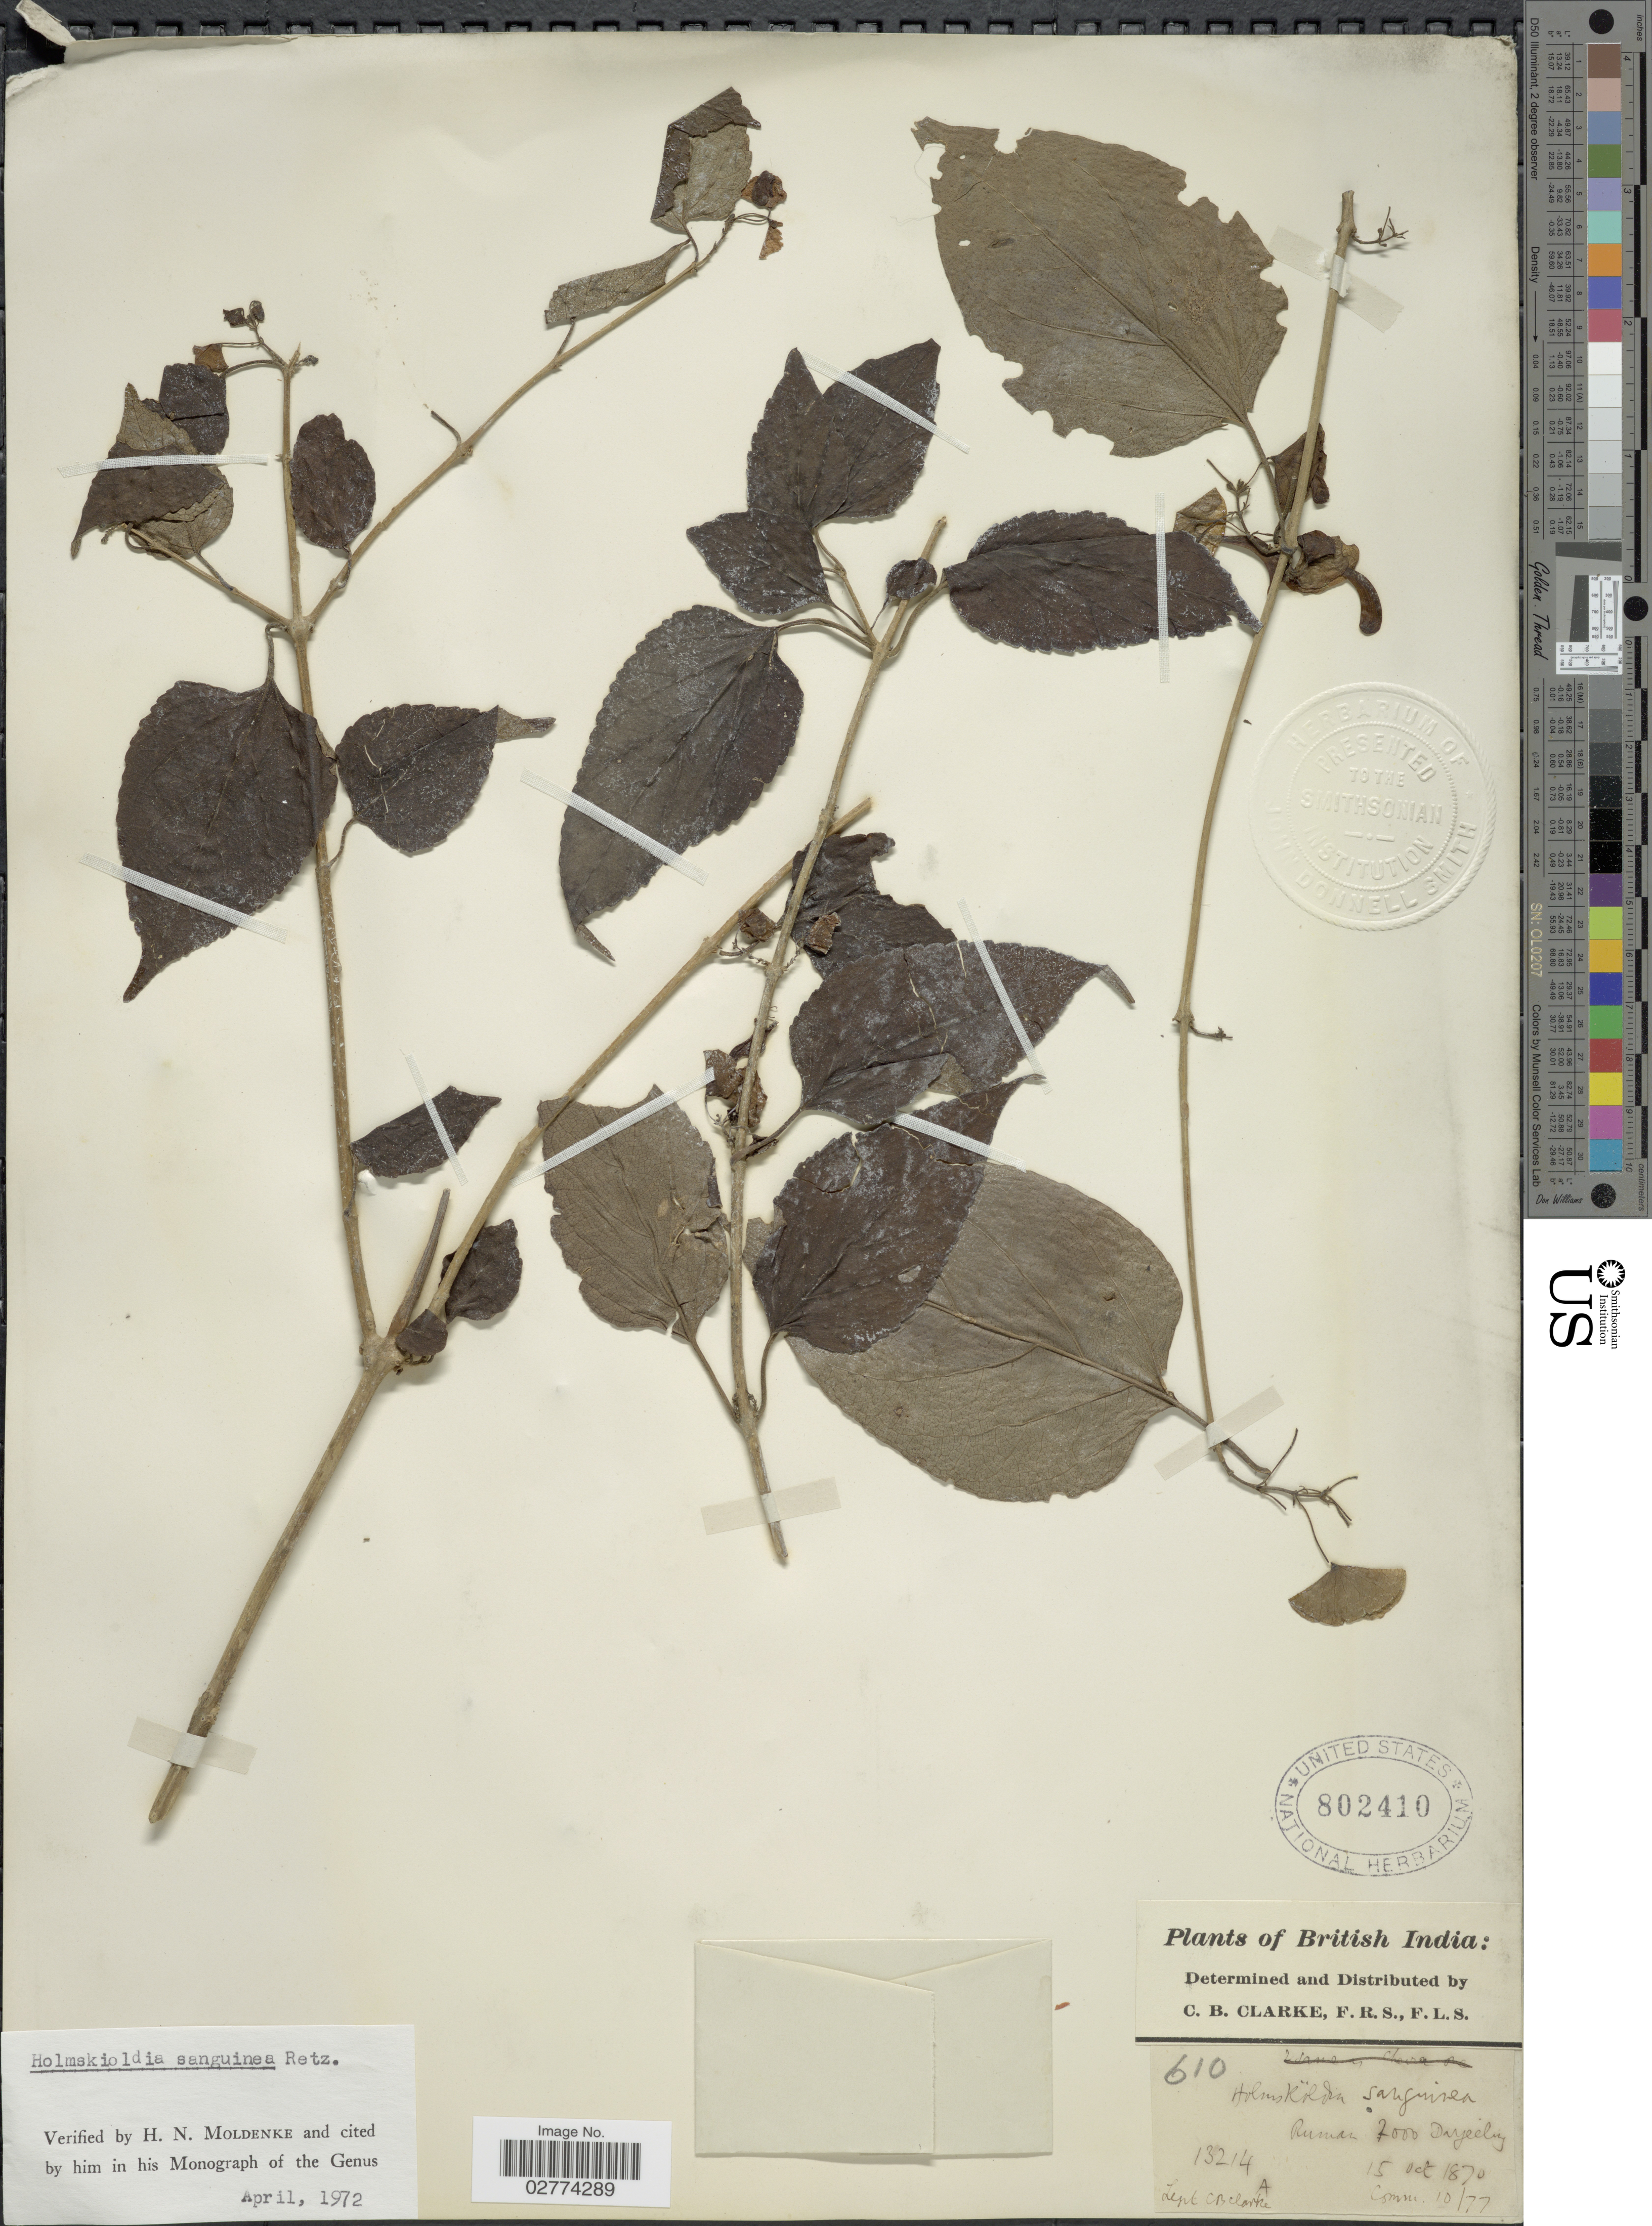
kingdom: Plantae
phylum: Tracheophyta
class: Magnoliopsida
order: Lamiales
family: Lamiaceae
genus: Holmskioldia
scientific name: Holmskioldia sanguinea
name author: Retz.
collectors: C. B. Clarke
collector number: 13214A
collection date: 1870-10-15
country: India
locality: British India. Kumar. Darjeeling.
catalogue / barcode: US 802410